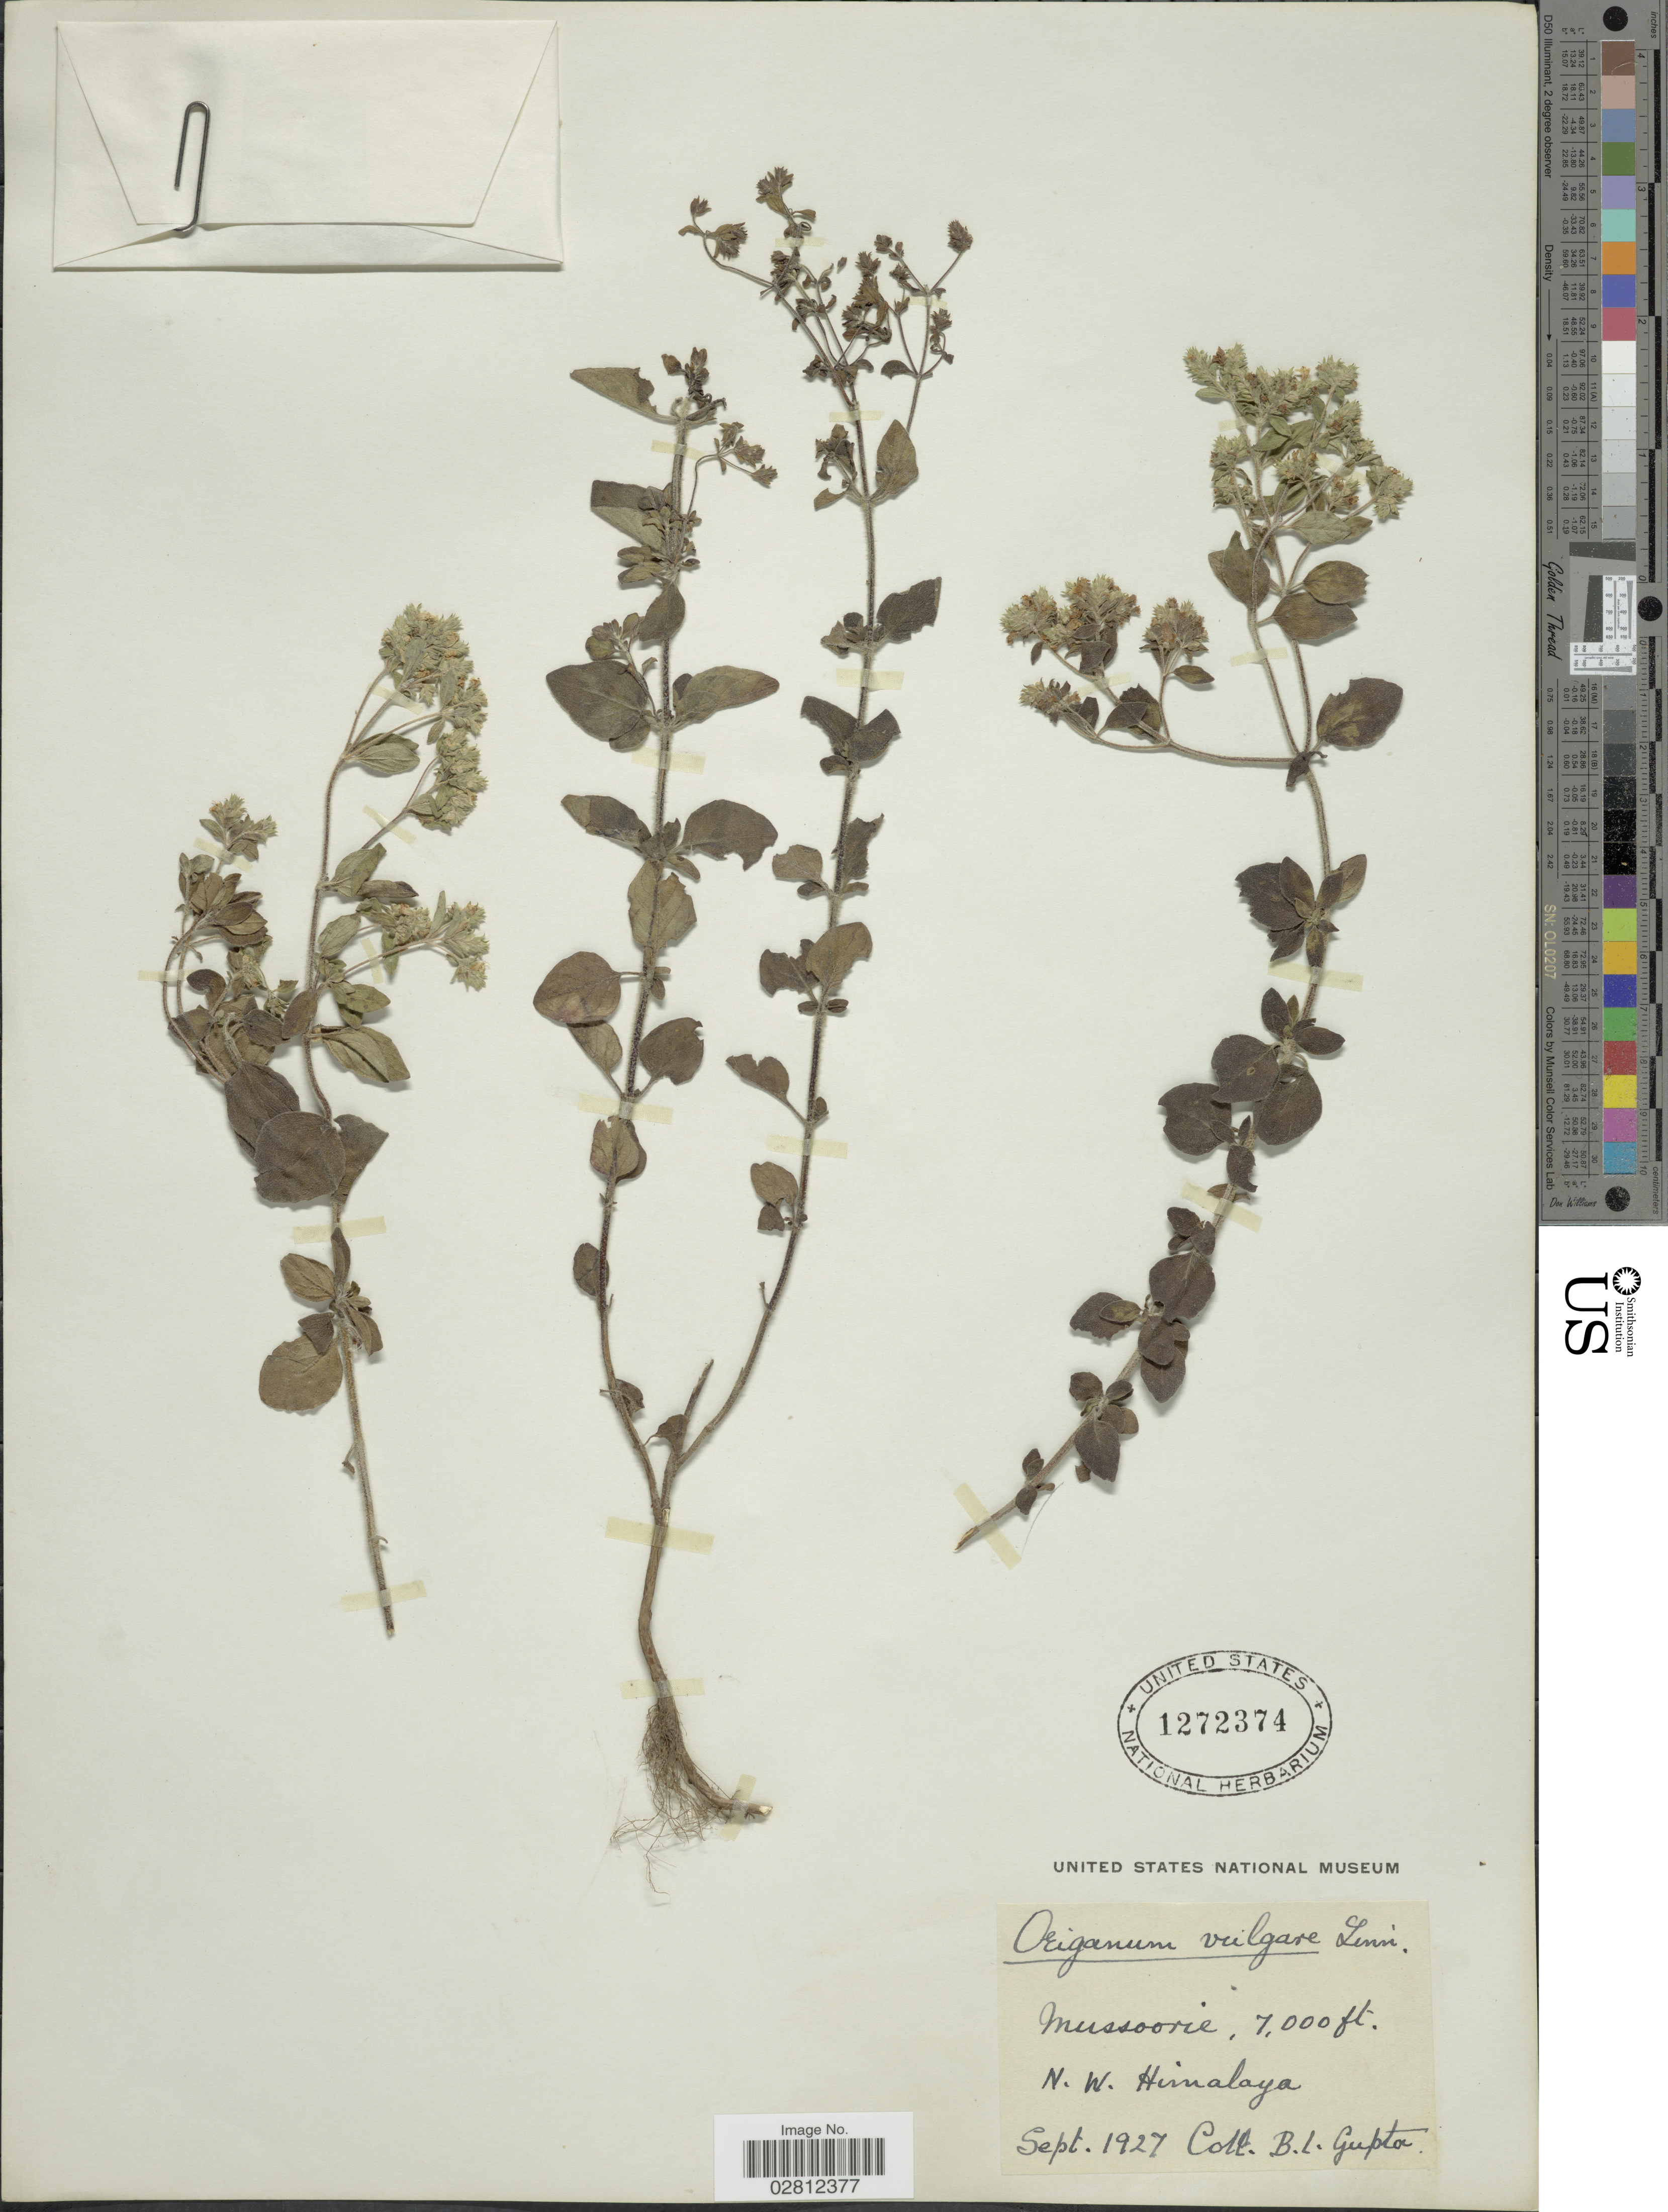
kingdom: Plantae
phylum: Tracheophyta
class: Magnoliopsida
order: Lamiales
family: Lamiaceae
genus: Origanum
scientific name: Origanum vulgare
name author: L.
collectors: B. L. Gupta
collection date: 1927-09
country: India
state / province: Uttarakhand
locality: Mussoorie, N.W. Himalaya.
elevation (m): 2134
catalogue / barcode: US 1272374